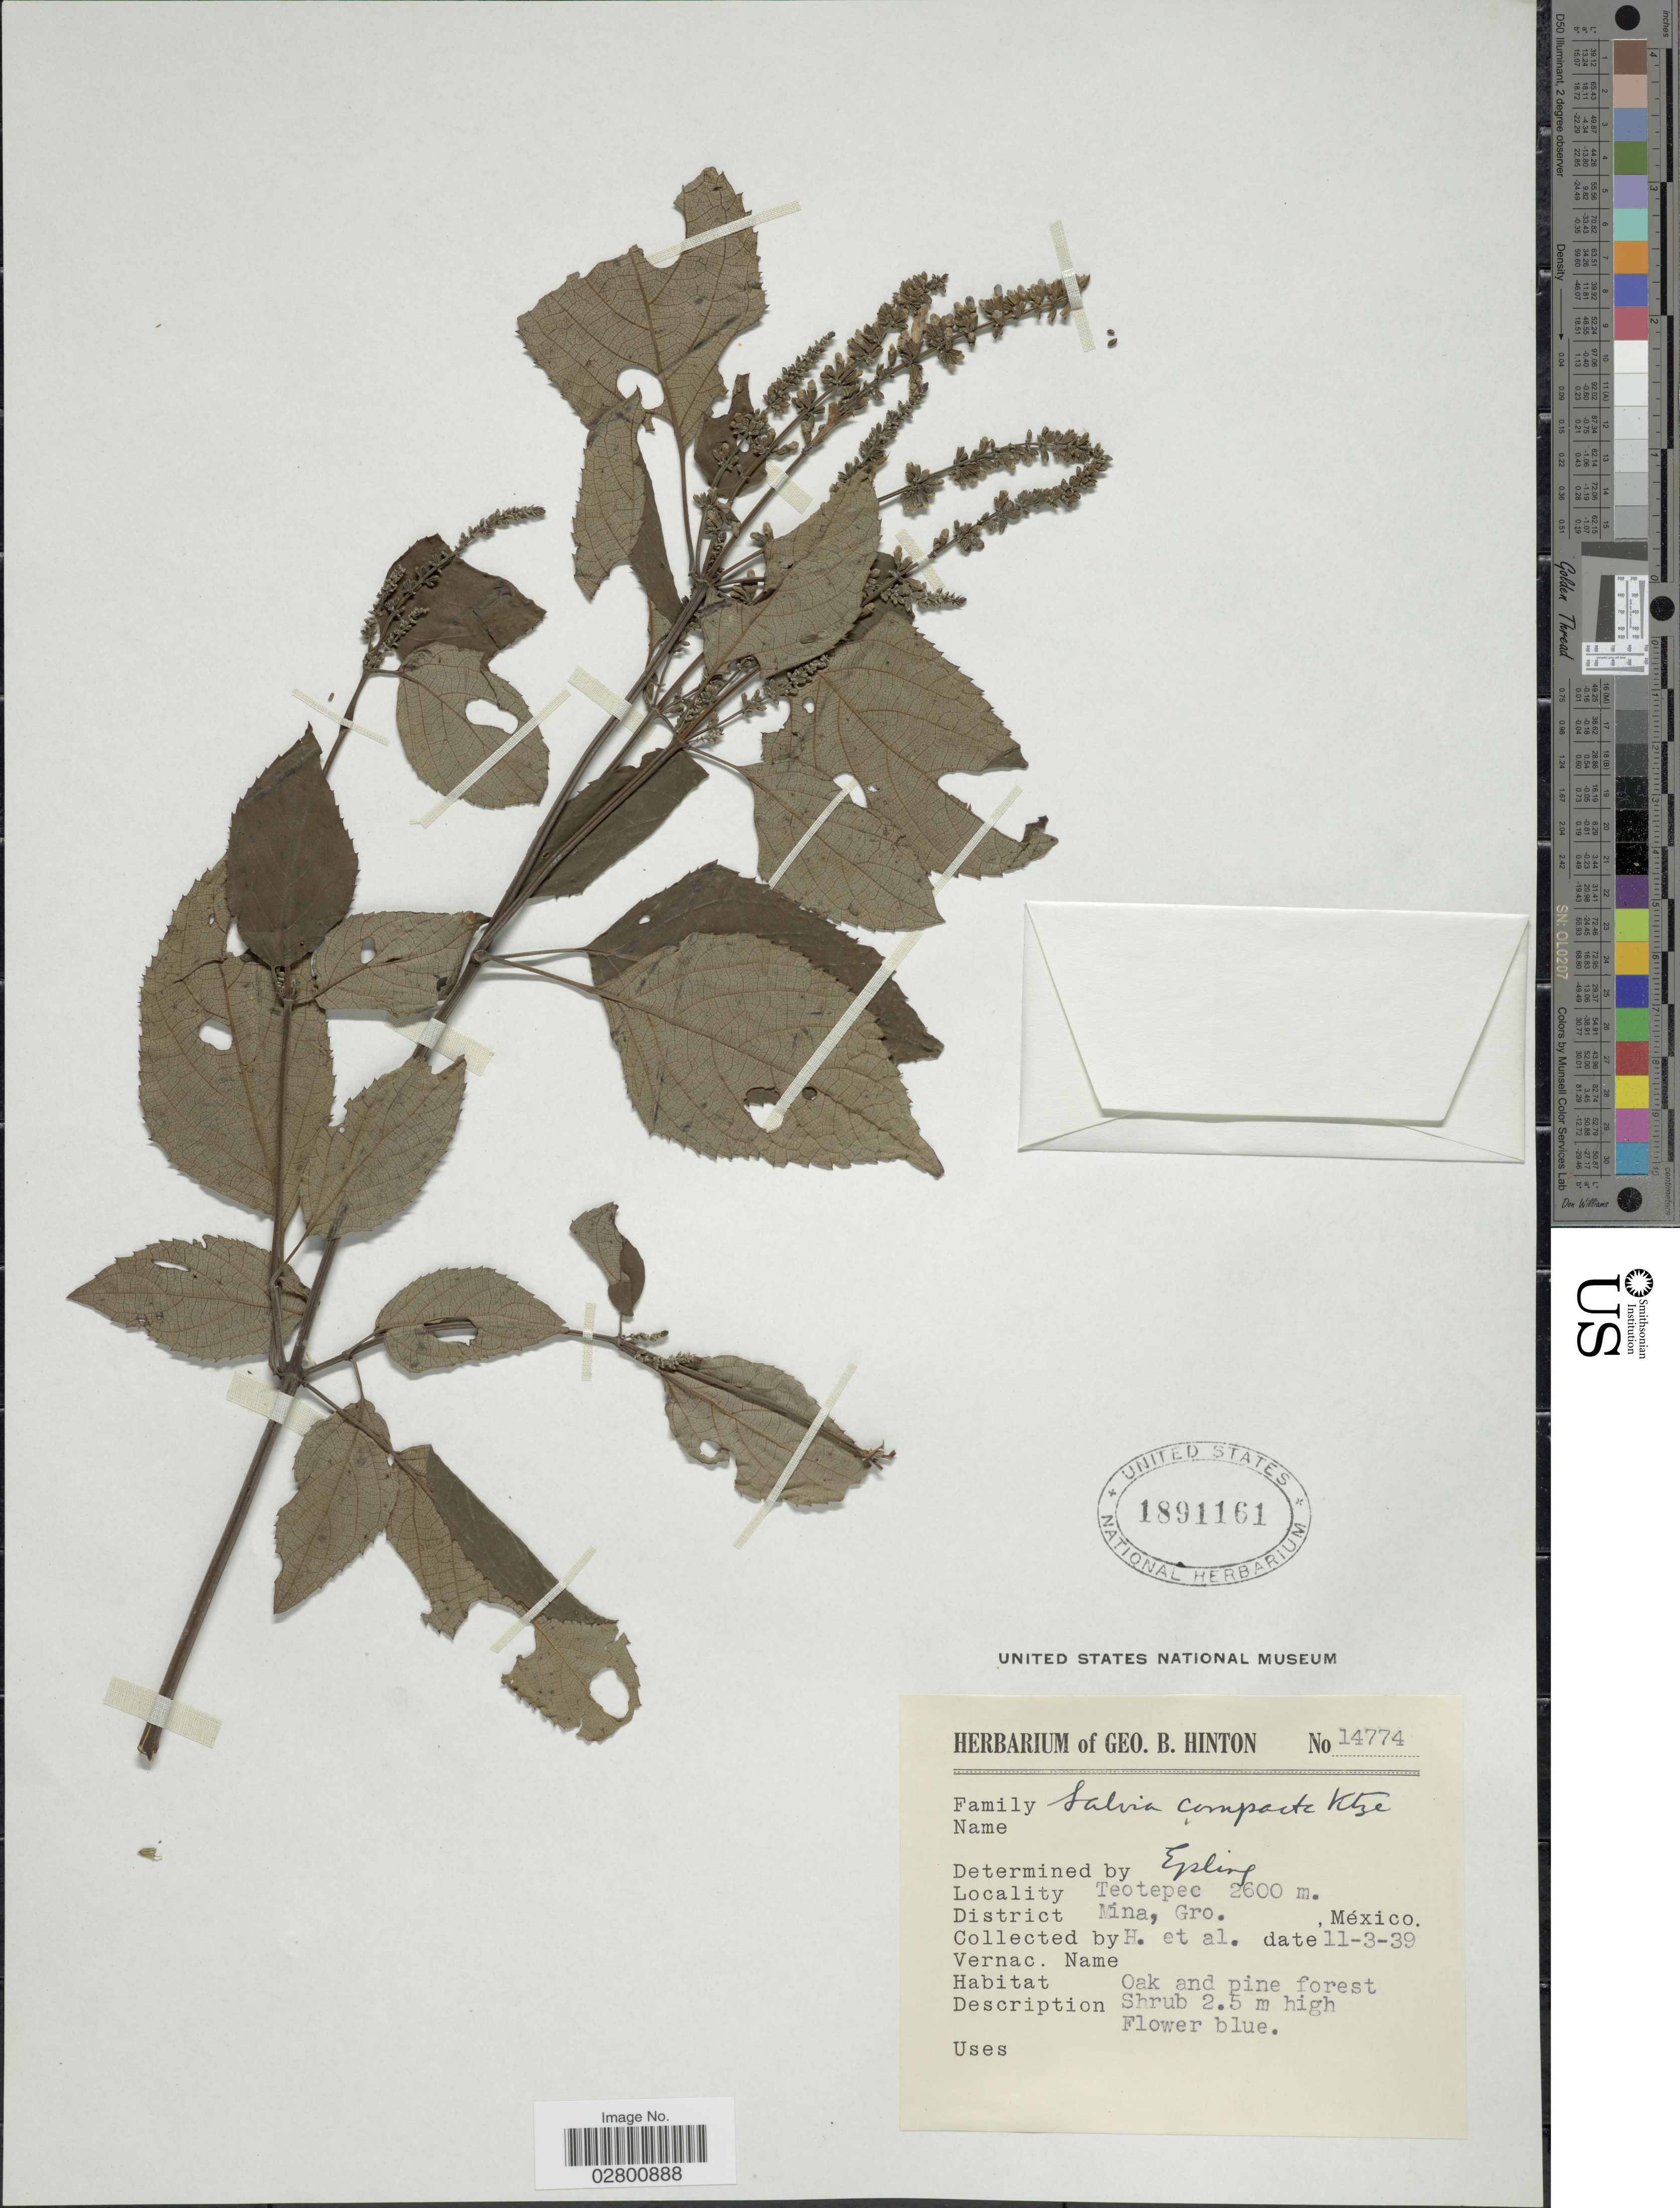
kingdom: Plantae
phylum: Tracheophyta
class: Magnoliopsida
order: Lamiales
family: Lamiaceae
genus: Salvia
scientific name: Salvia compacta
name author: Kuntze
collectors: G. B. Hinton & et al.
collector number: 14774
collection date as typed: Transcribed d/m/y: 11/3/39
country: Mexico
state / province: Guerrero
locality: Teotepec. District Mina, Gro.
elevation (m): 2600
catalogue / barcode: US 1891161